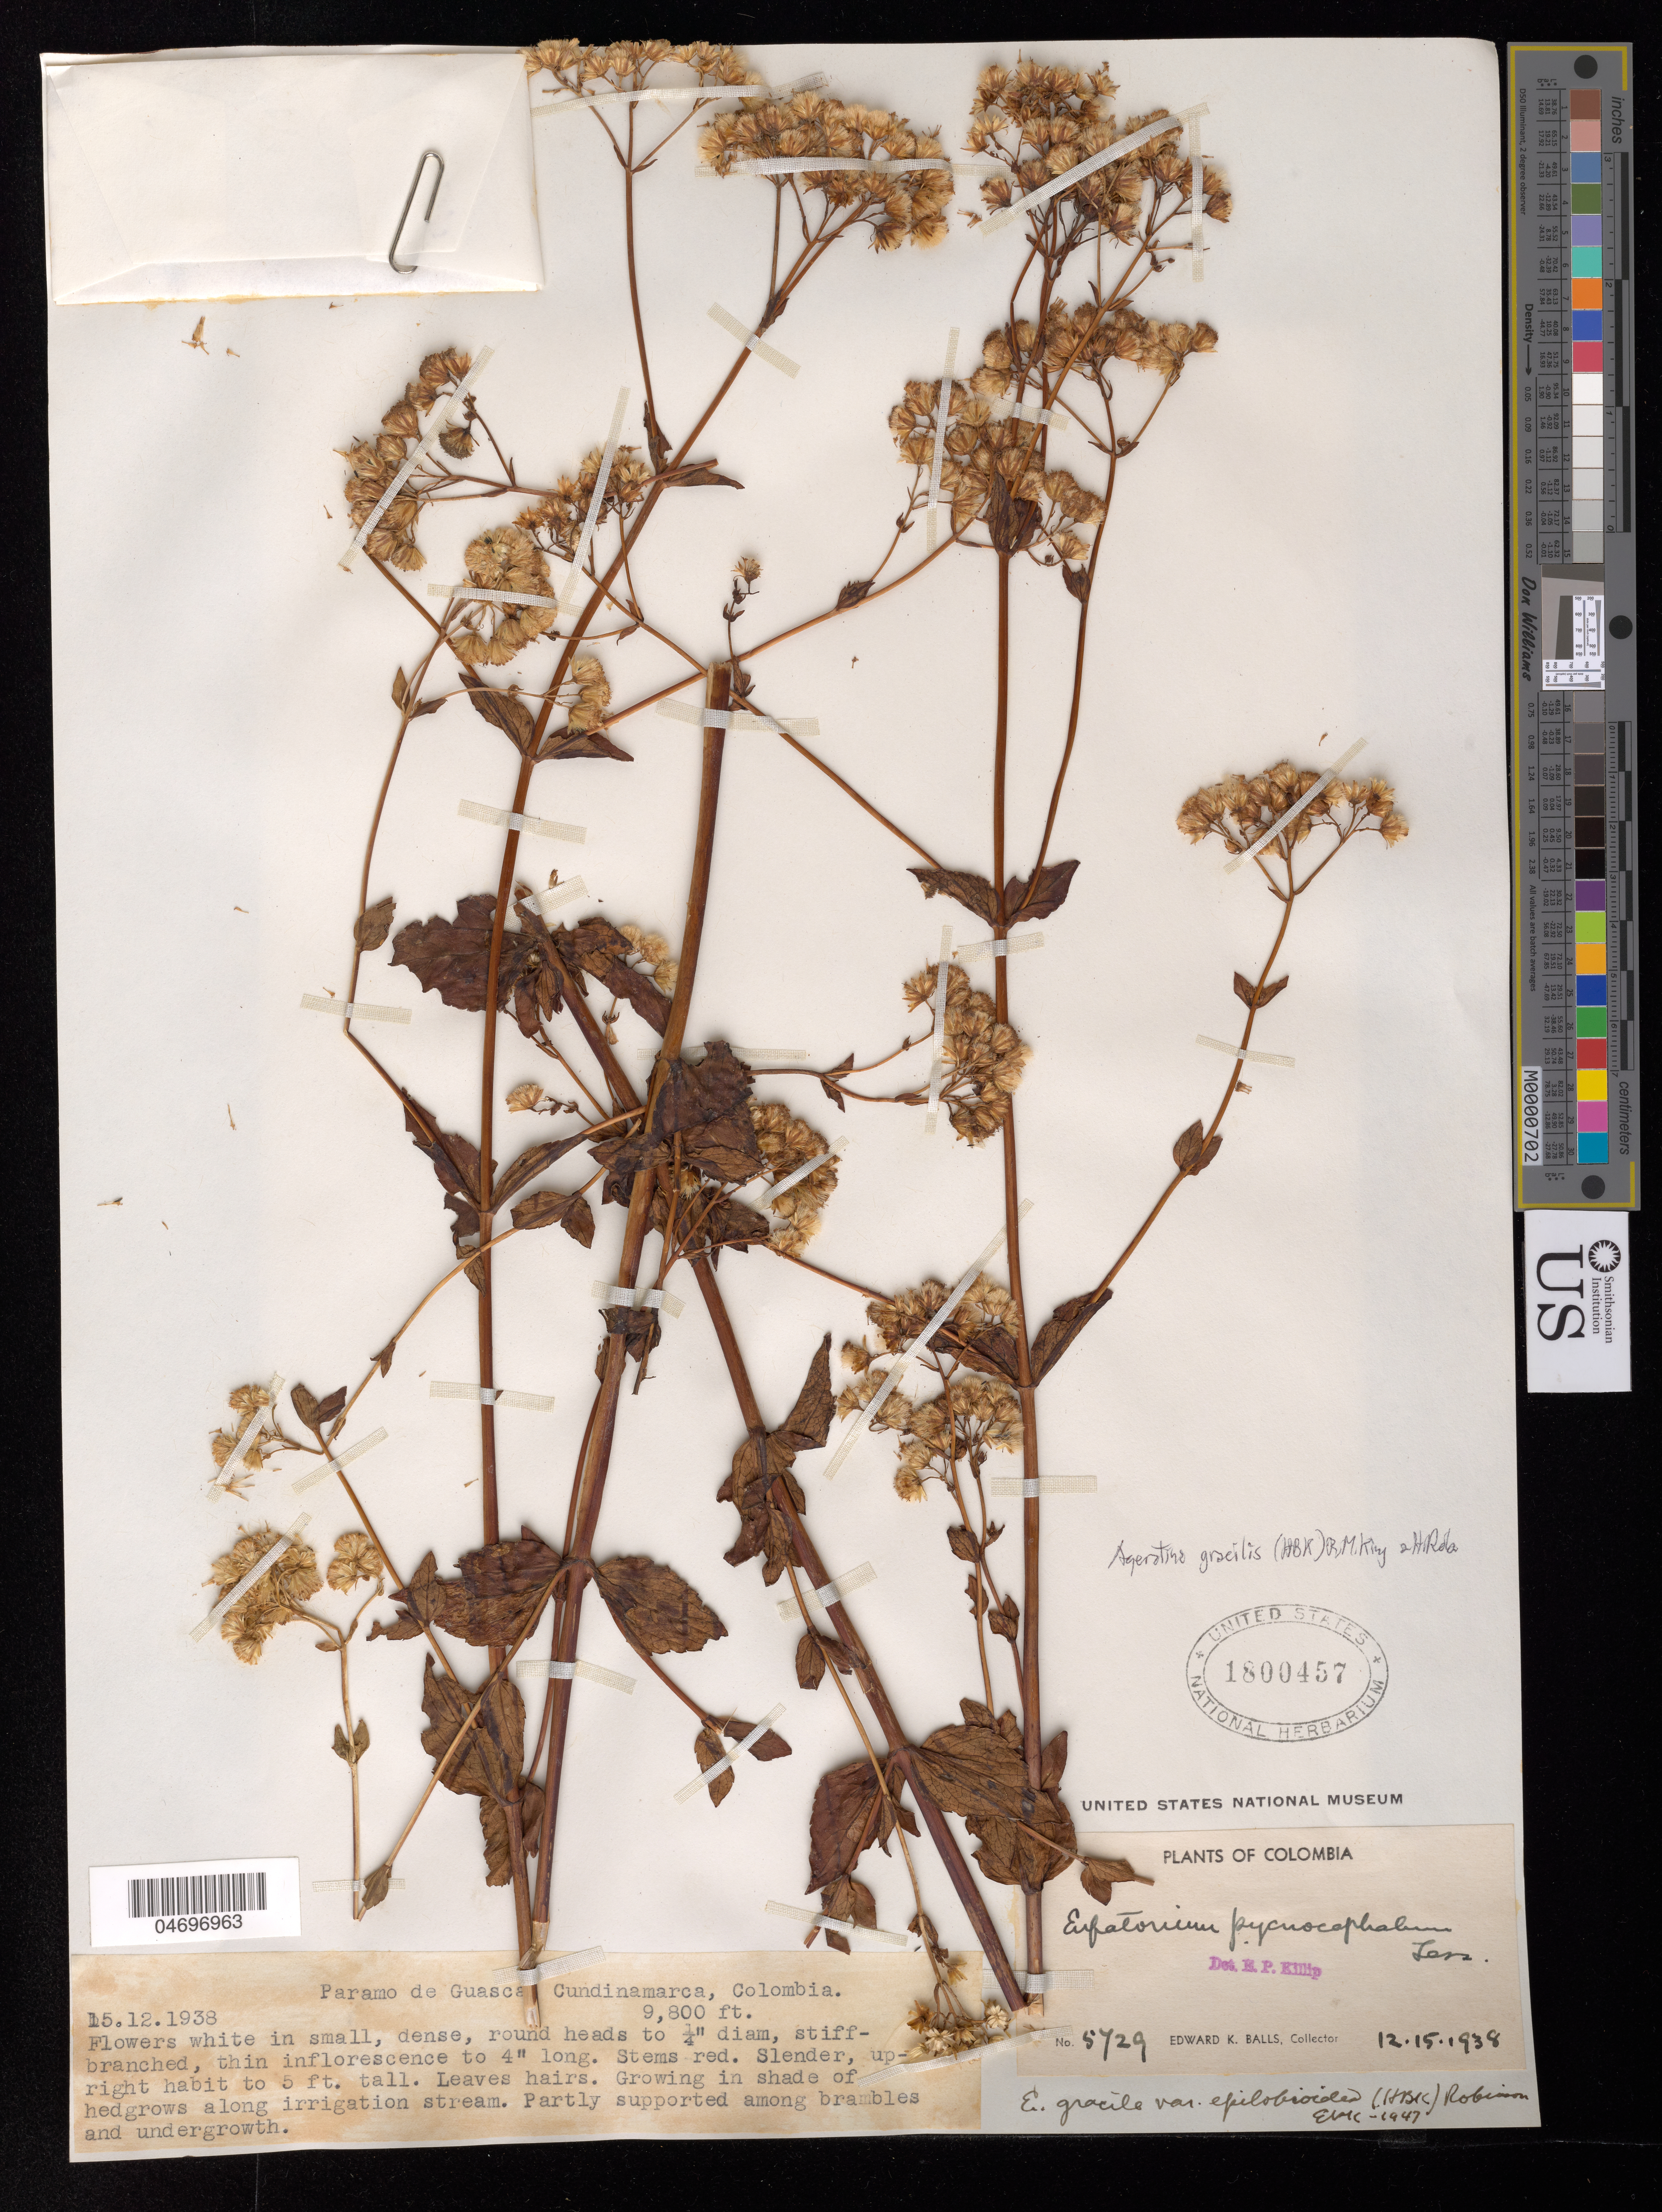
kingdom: Plantae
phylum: Tracheophyta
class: Magnoliopsida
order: Asterales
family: Asteraceae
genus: Ageratina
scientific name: Ageratina gracilis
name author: (Kunth) R.M. King & H. Rob.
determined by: Robinson, Harold E., (US)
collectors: E. K. Balls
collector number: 5729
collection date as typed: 15 Dec 1938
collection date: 1938-12-15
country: Colombia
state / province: Cundinamarca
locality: Paramo de Guasca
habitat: Growing in shade of hedge-rows, along irrigation stream. Partly supported amoung branches and undergrowth.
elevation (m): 2989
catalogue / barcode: US 1800457